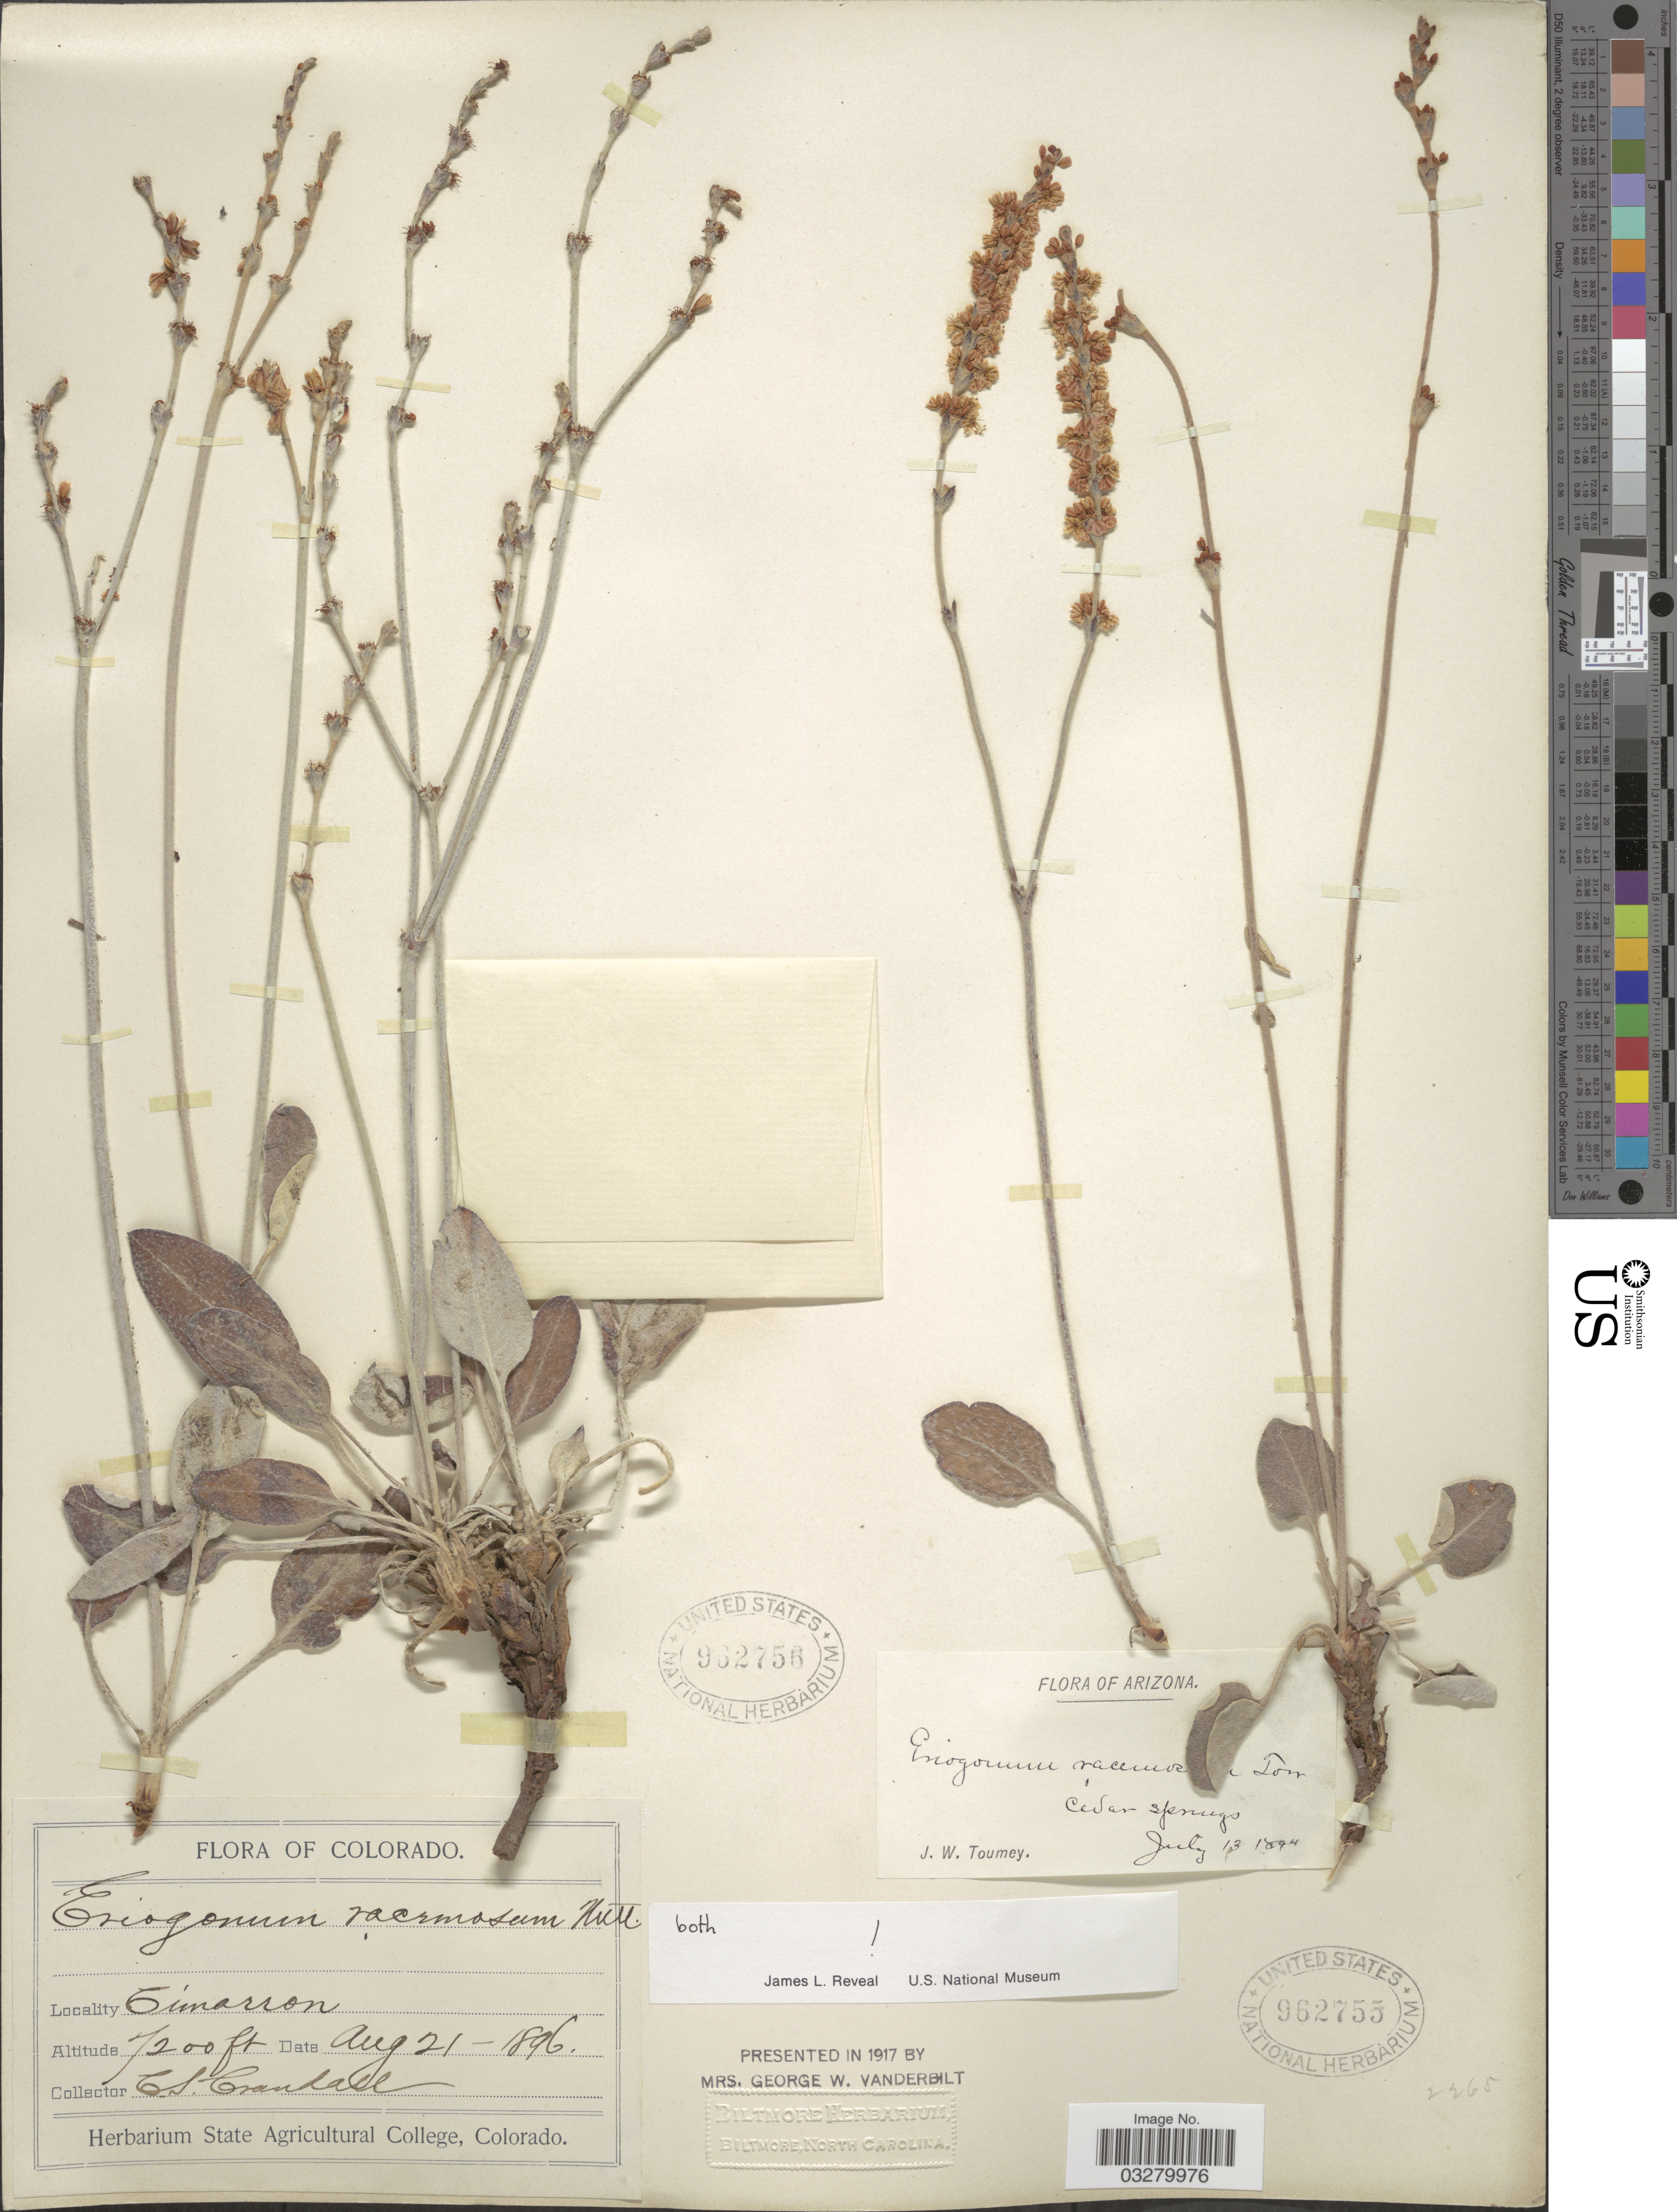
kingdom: Plantae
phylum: Tracheophyta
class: Magnoliopsida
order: Caryophyllales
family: Polygonaceae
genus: Eriogonum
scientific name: Eriogonum racemosum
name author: Nutt.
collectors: J. W. Toumey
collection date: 1894-07-13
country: United States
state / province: Arizona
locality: Cedar Springs.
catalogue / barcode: US 962755